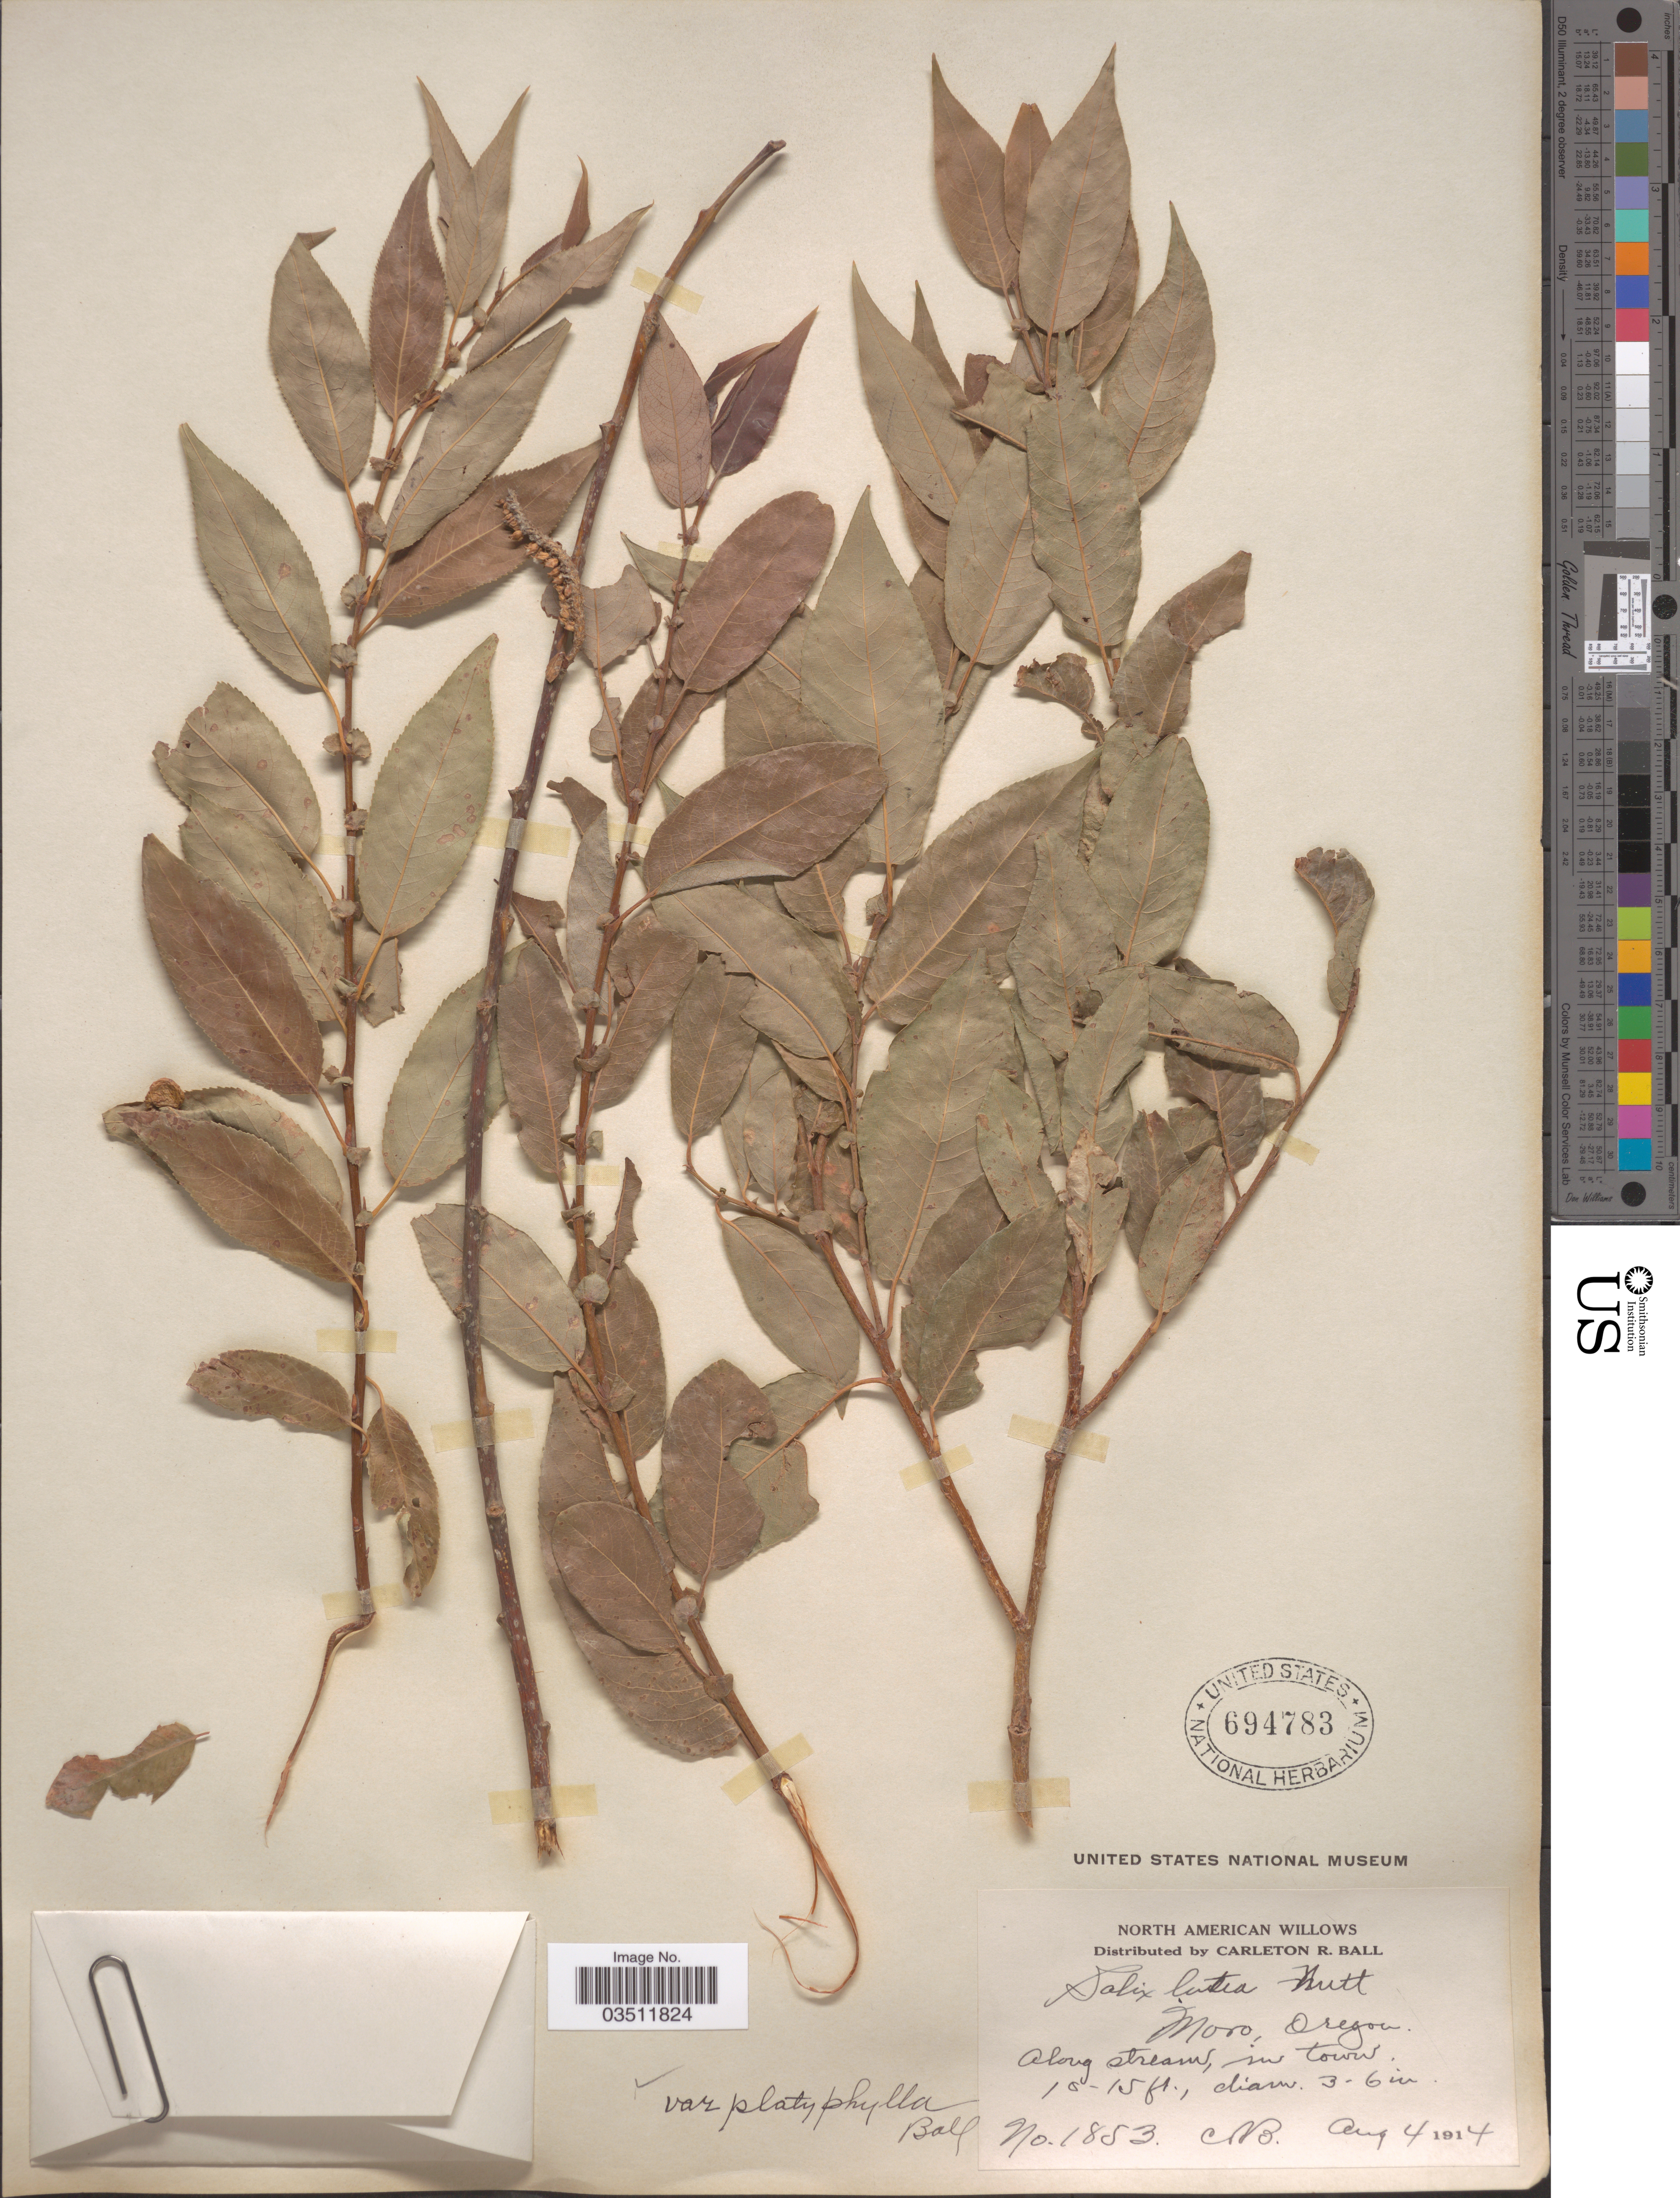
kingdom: Plantae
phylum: Tracheophyta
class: Magnoliopsida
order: Malpighiales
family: Salicaceae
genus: Salix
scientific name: Salix lutea var. platyphylla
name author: C.R. Ball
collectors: C. R. Ball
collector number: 1853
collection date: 1914-08-04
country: United States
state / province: Oregon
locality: Moro. Along stream, in town.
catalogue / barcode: US 694783